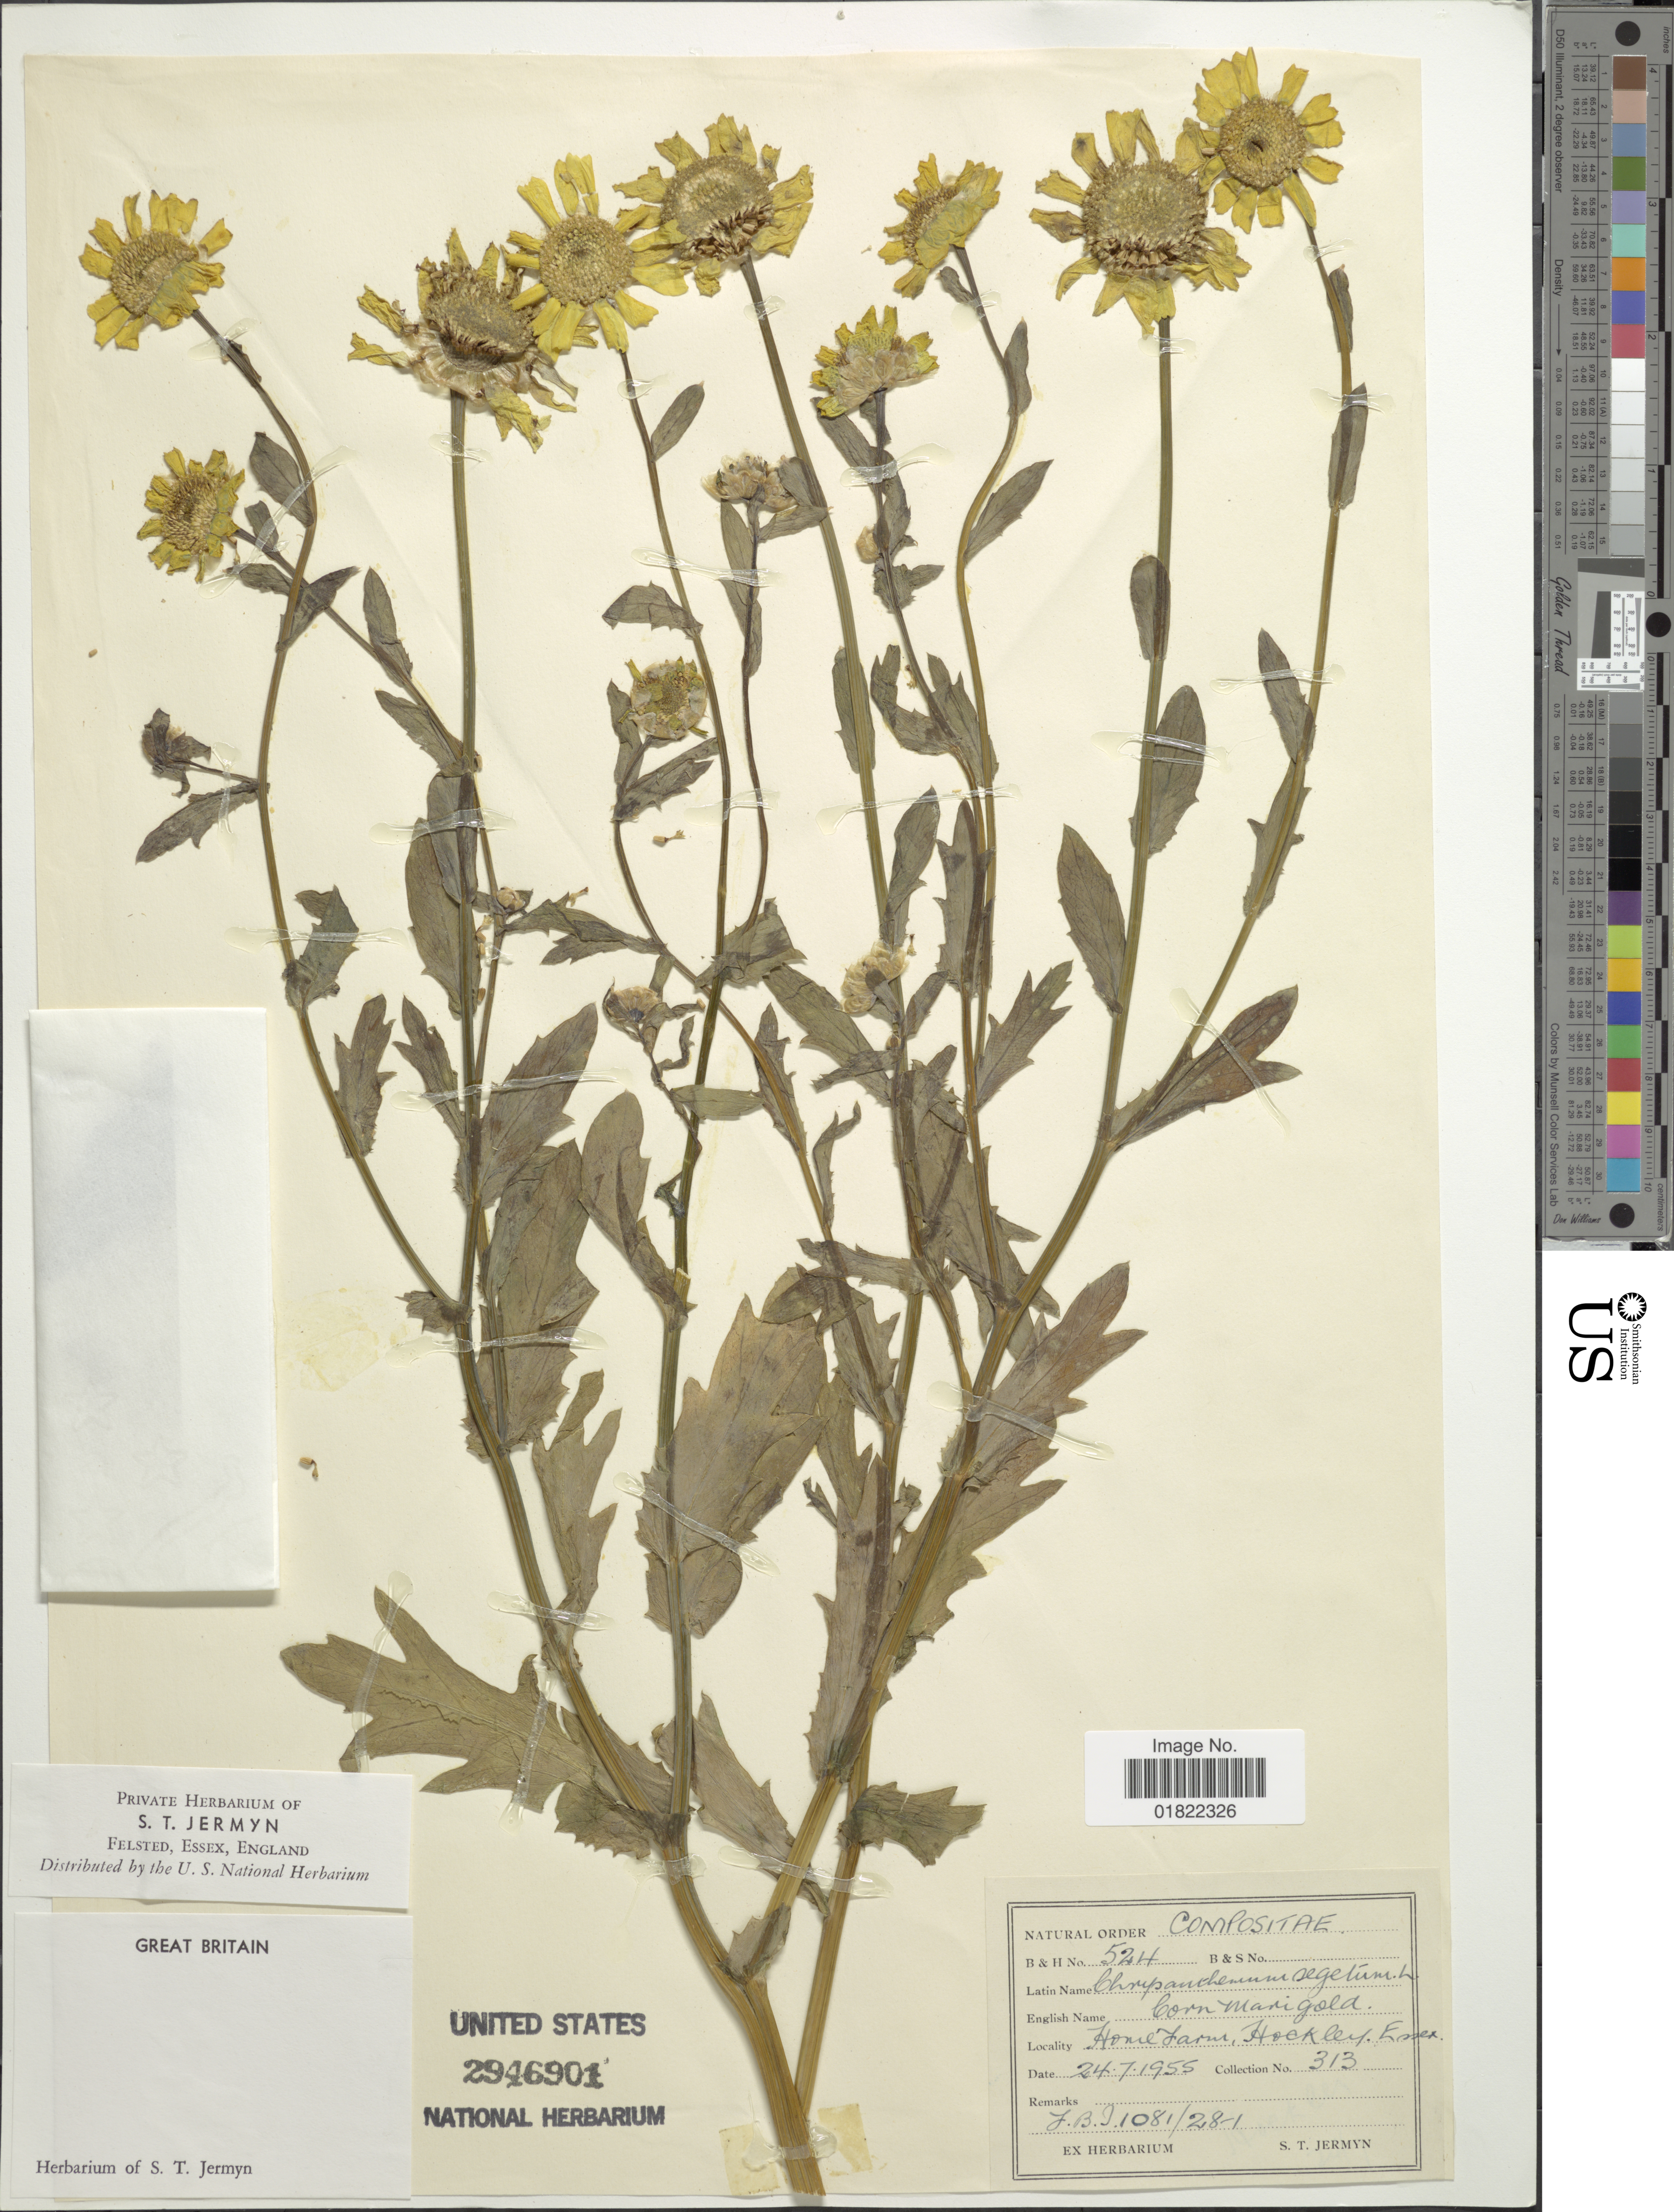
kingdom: Plantae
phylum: Tracheophyta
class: Magnoliopsida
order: Asterales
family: Asteraceae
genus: Chrysanthemum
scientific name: Chrysanthemum segetum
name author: L.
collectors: S. Jermyn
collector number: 524/313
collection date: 1955-07-24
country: United Kingdom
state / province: England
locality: Home Farm, Hockley, Essex, Great Britain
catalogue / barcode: US 2946904